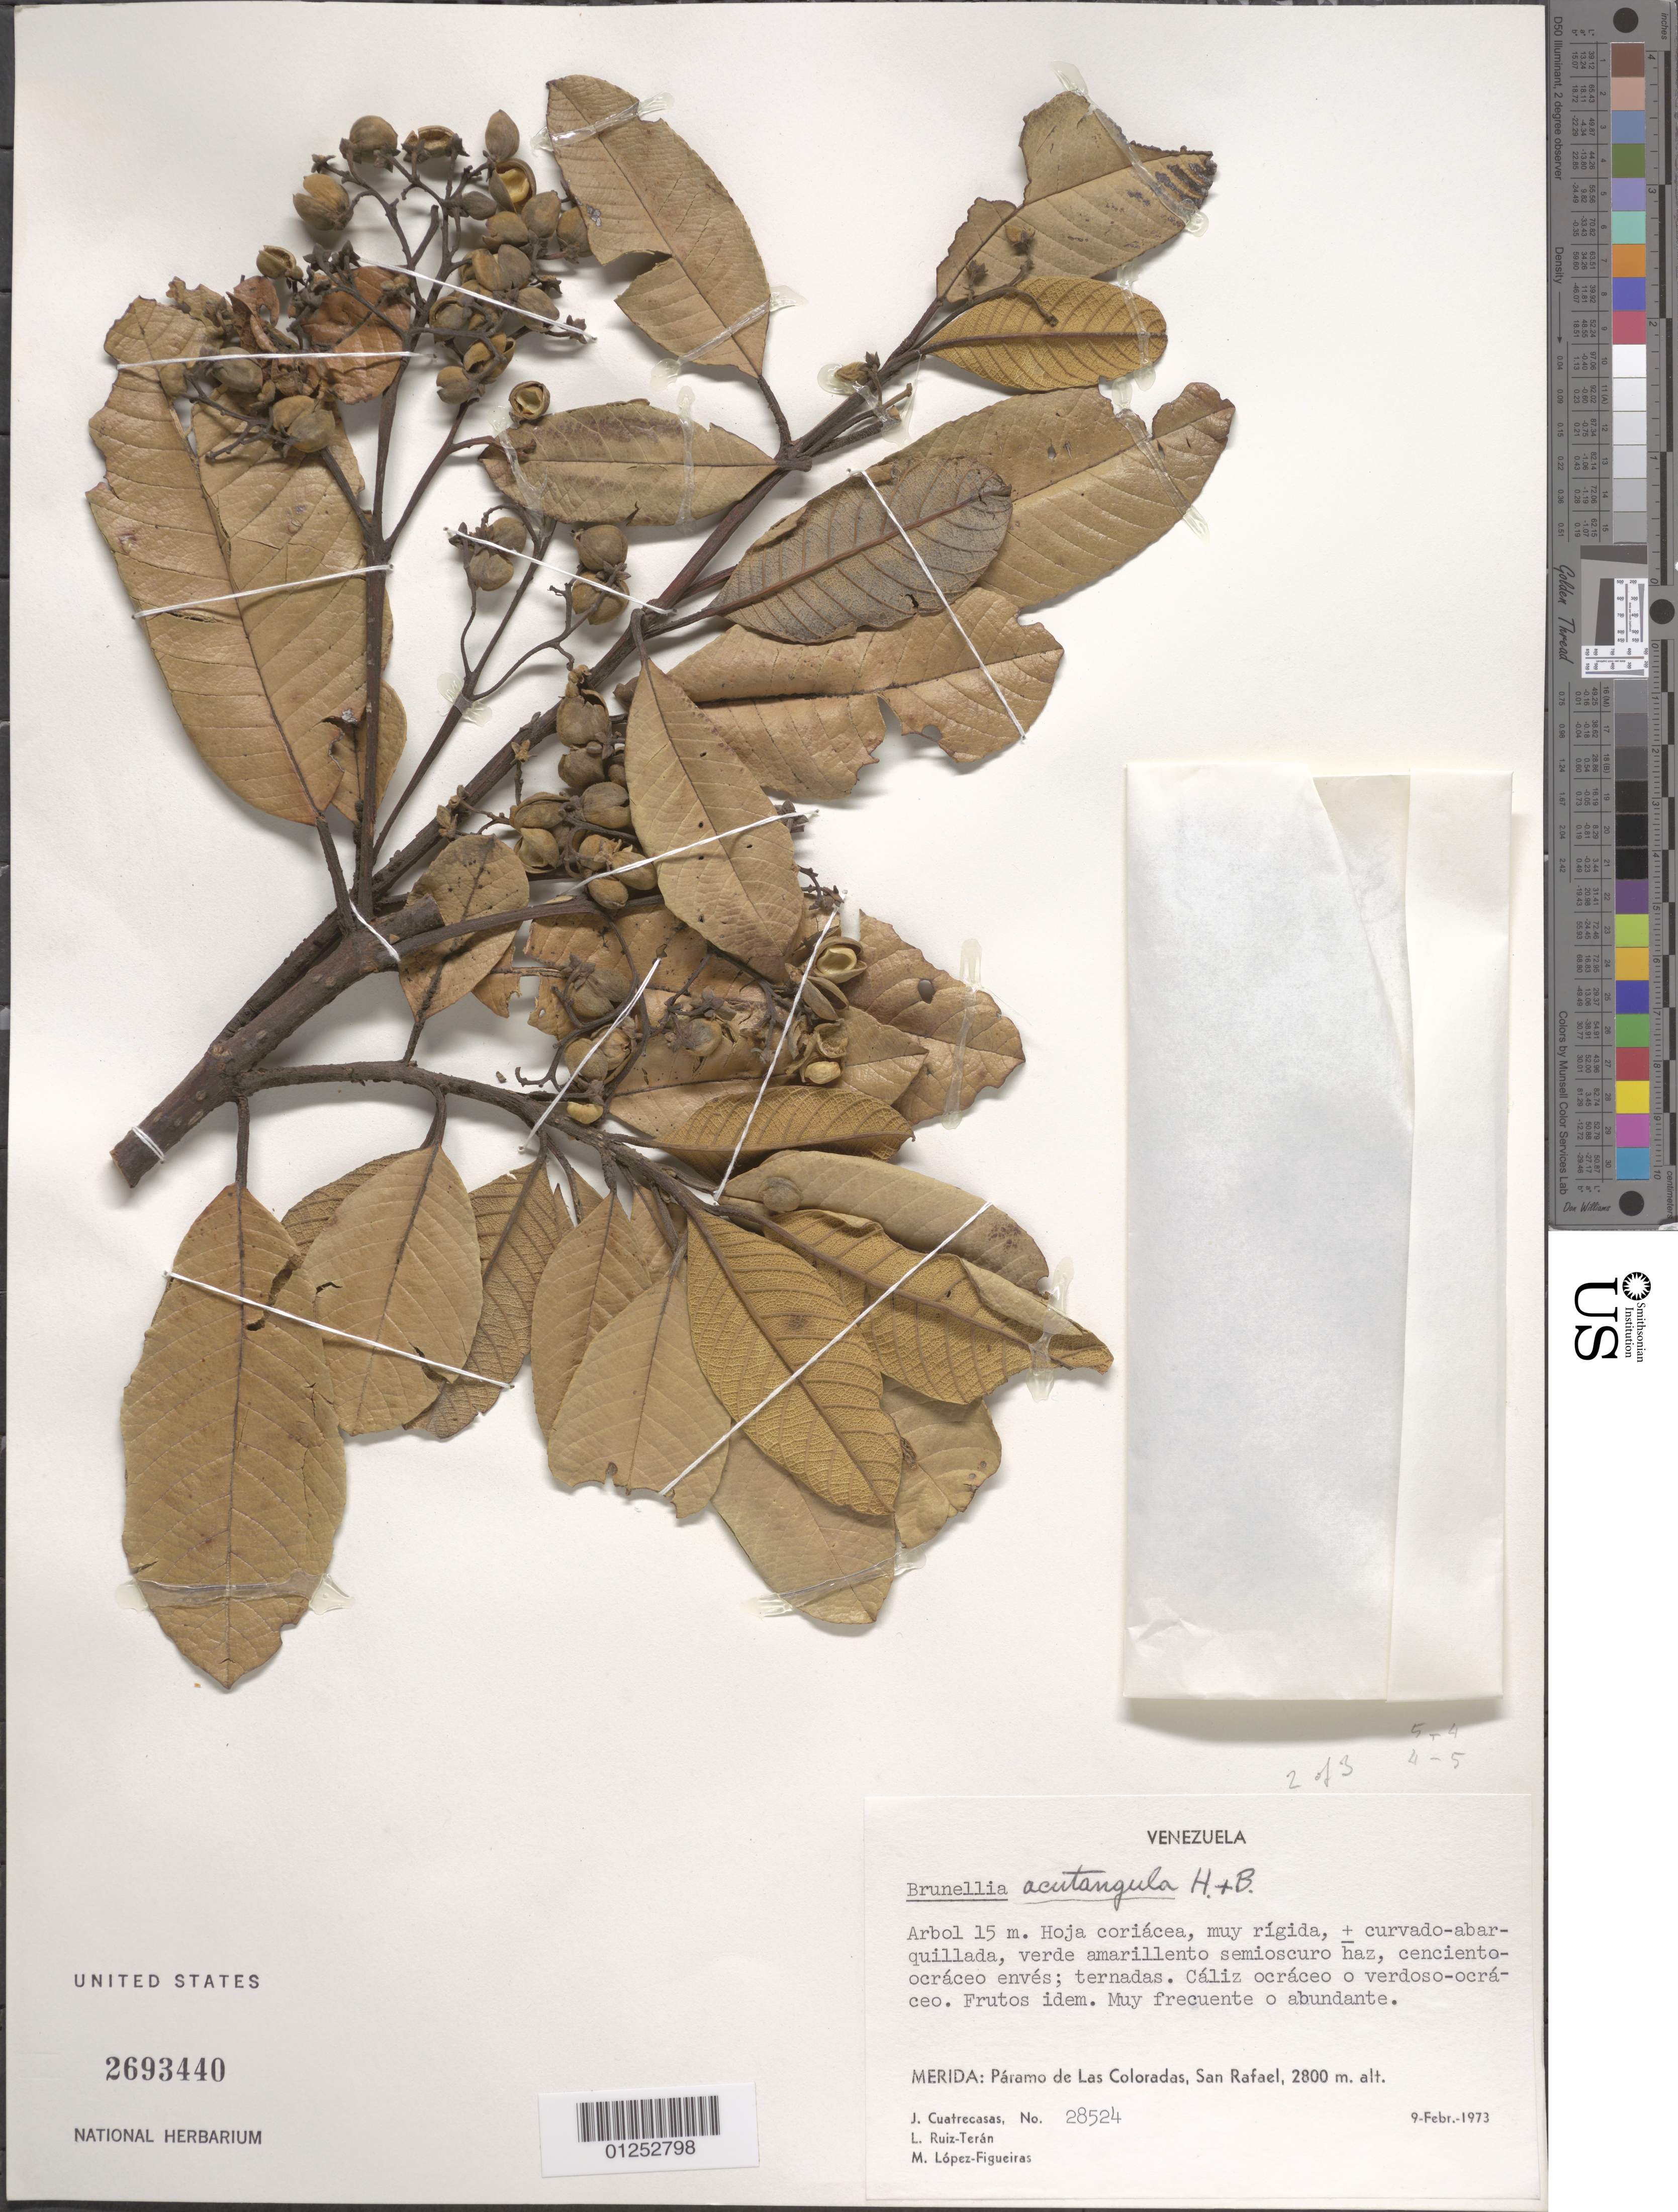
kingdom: Plantae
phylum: Tracheophyta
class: Magnoliopsida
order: Oxalidales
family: Brunelliaceae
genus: Brunellia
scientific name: Brunellia acutangula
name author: Humb. & Bonpl.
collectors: J. Cuatrecasas, L. E. Ruíz-Terán & M. López Figueiras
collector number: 28524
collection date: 1973-02-09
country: Venezuela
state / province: Mérida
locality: Páramo de Las Coloradas, San Rafael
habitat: Paramo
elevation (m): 2800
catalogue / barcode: US 2693440